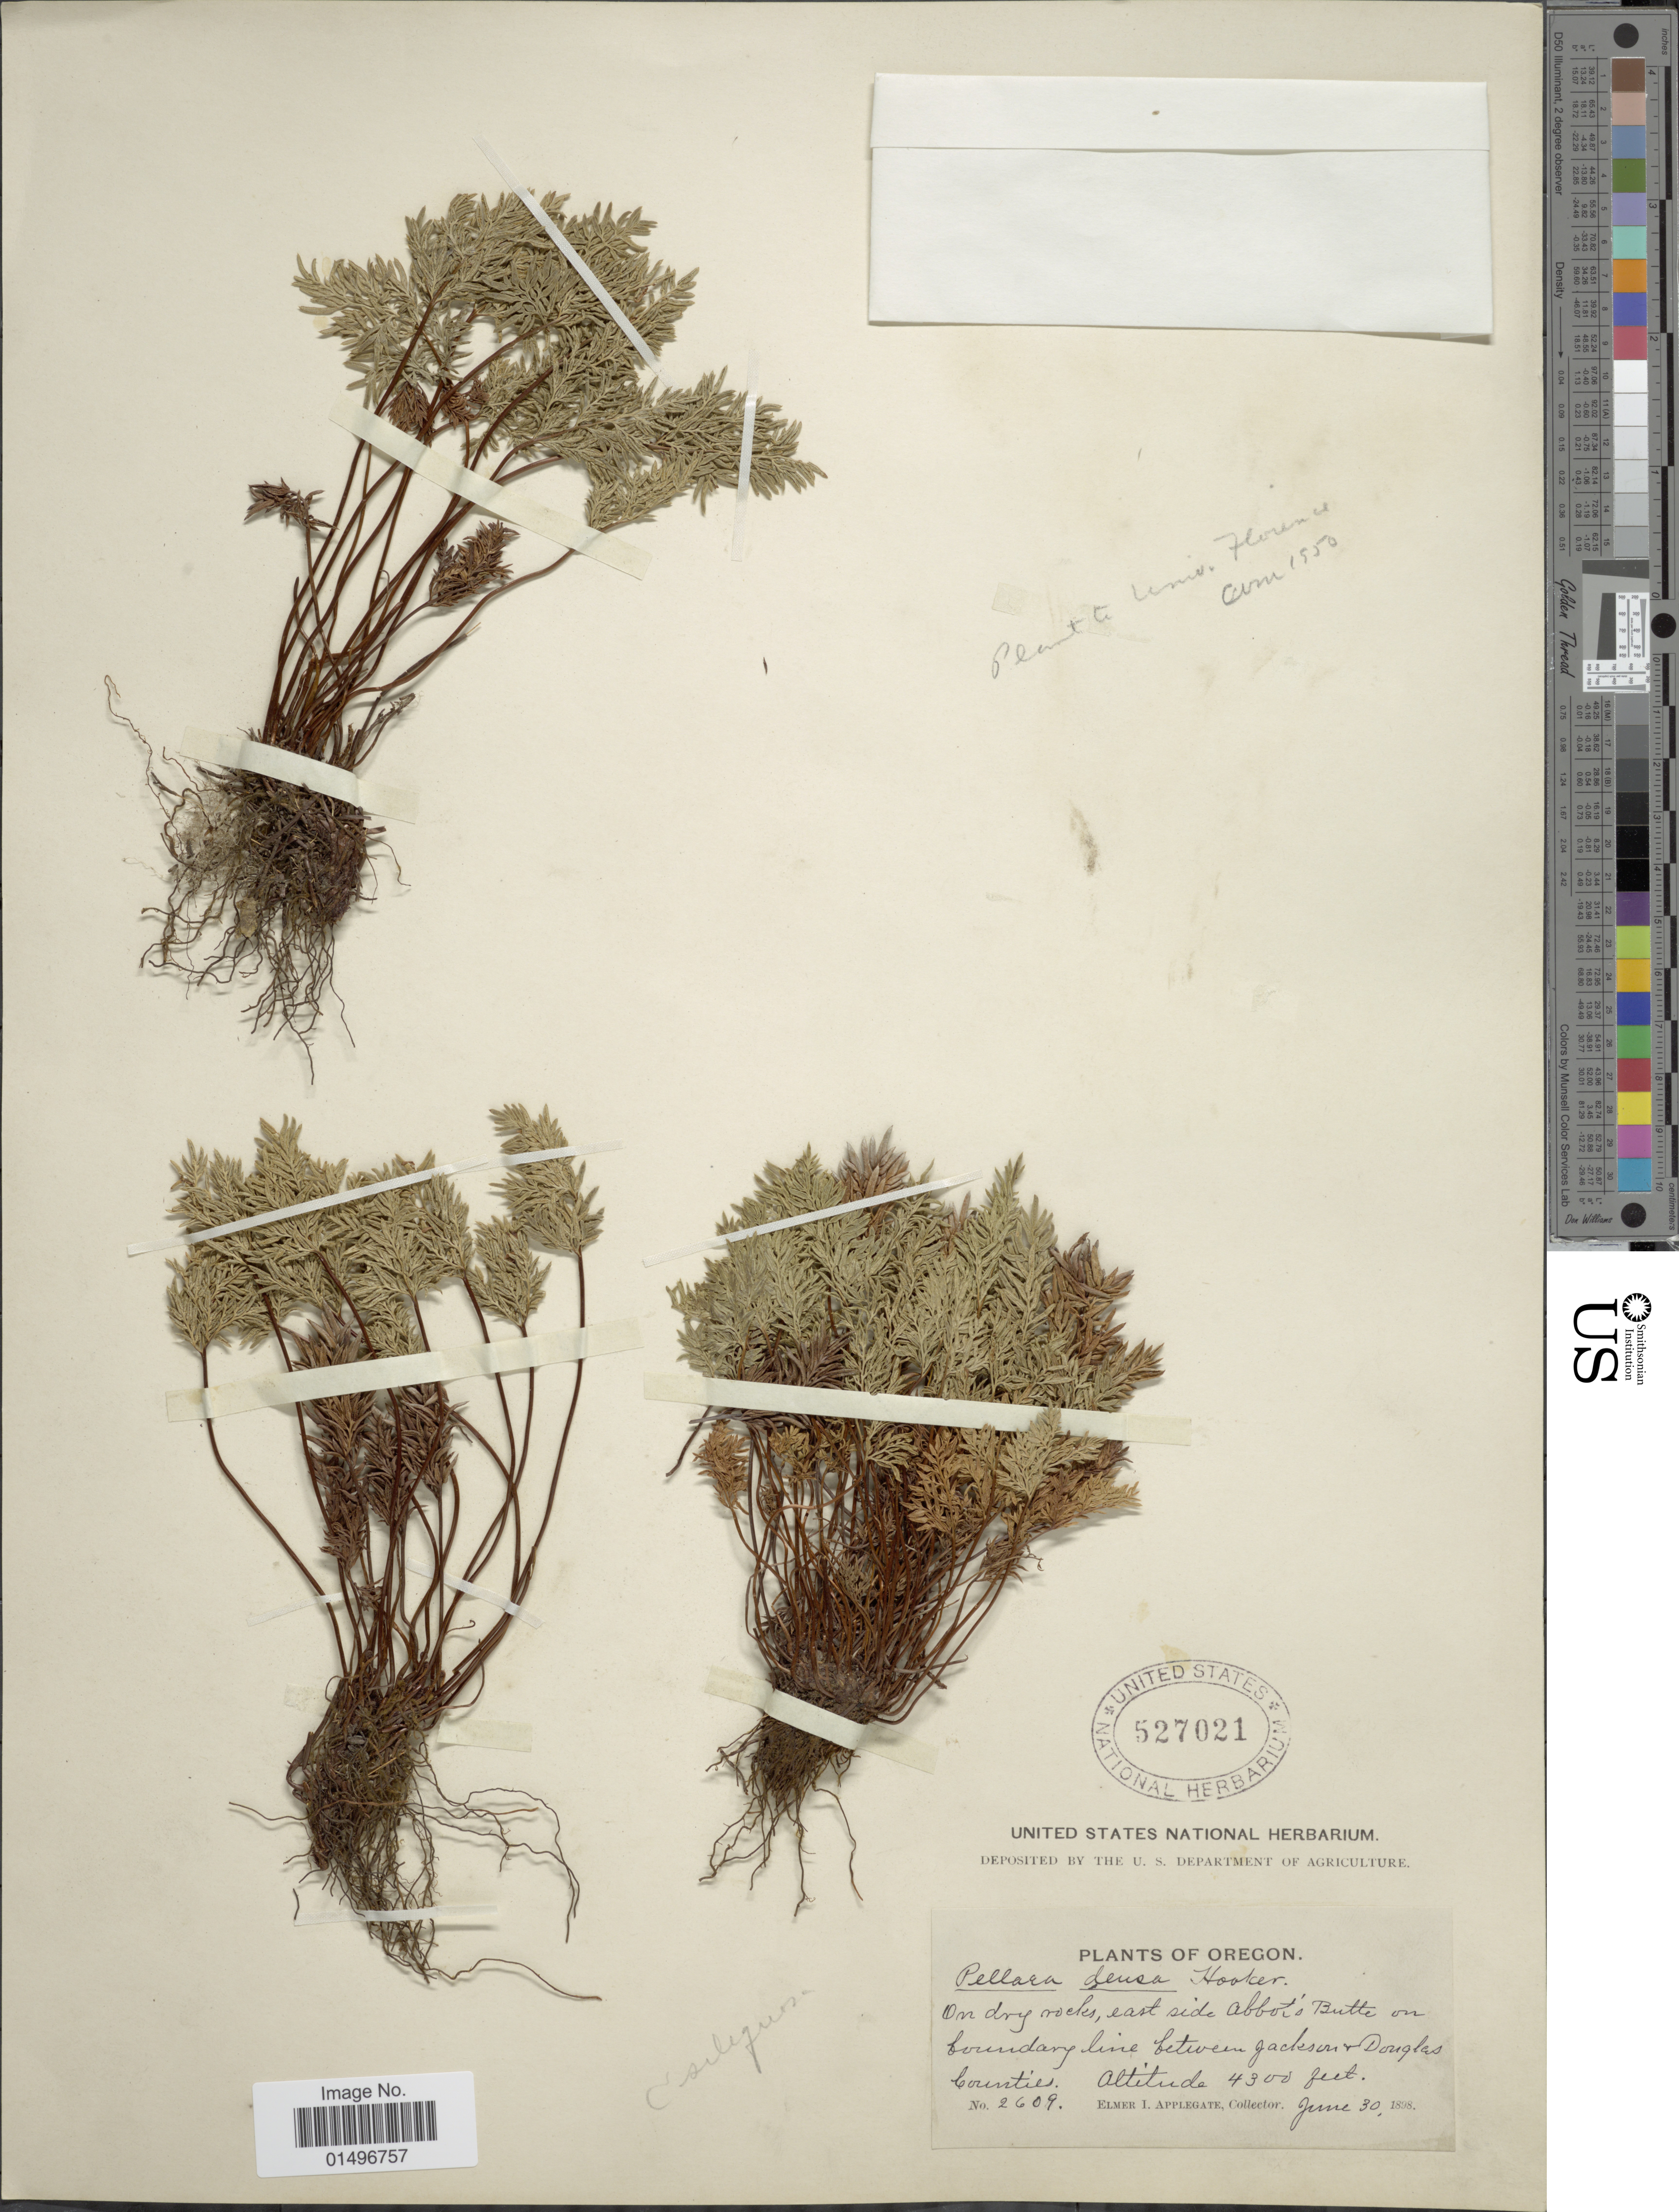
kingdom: Plantae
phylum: Tracheophyta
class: Polypodiopsida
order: Polypodiales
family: Pteridaceae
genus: Aspidotis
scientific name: Aspidotis densa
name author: (Brack.) Lellinger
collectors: E. I. Applegate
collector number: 2609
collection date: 1898-06-30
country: United States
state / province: Oregon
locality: Oregon, east side abbot's Butte on bundaryline between Jackson & Douglas Counties.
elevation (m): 1311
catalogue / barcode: US 527021